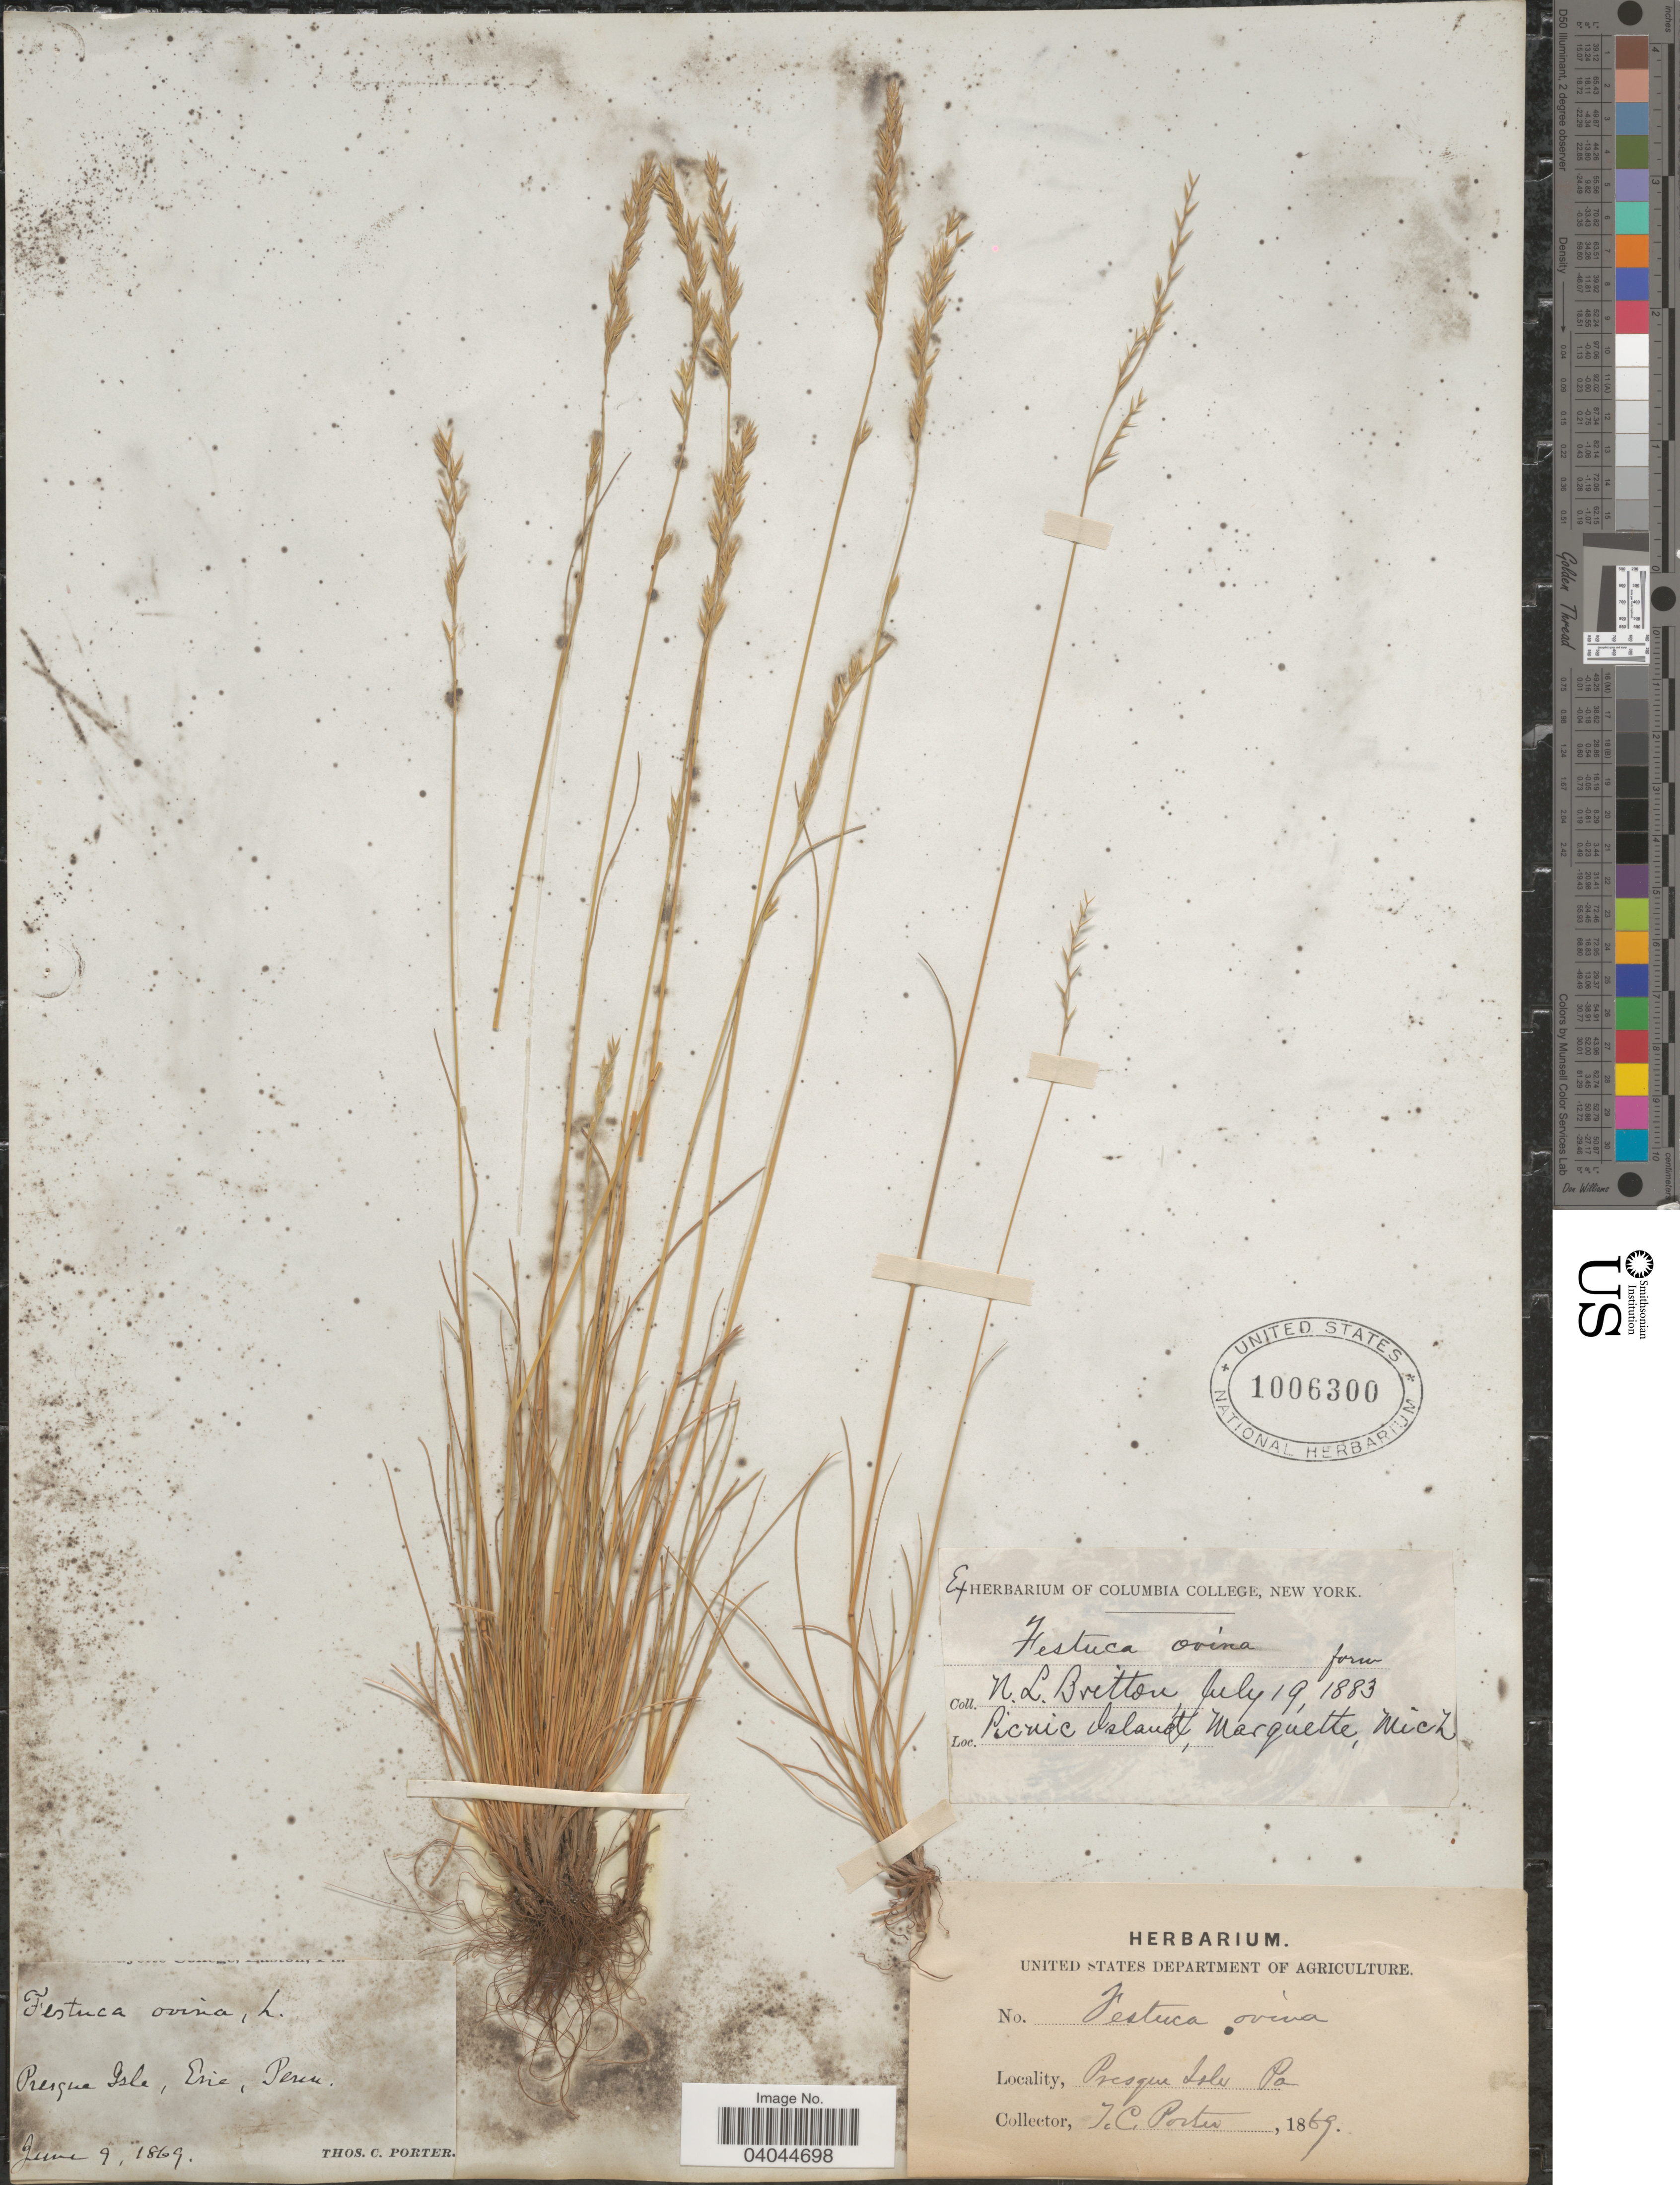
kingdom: Plantae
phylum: Tracheophyta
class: Liliopsida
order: Poales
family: Poaceae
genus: Festuca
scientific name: Festuca ovina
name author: L.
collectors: T. Porter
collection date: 1869-06-09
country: United States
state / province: Pennsylvania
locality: Presque Isle, Erie.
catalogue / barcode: US 1006300